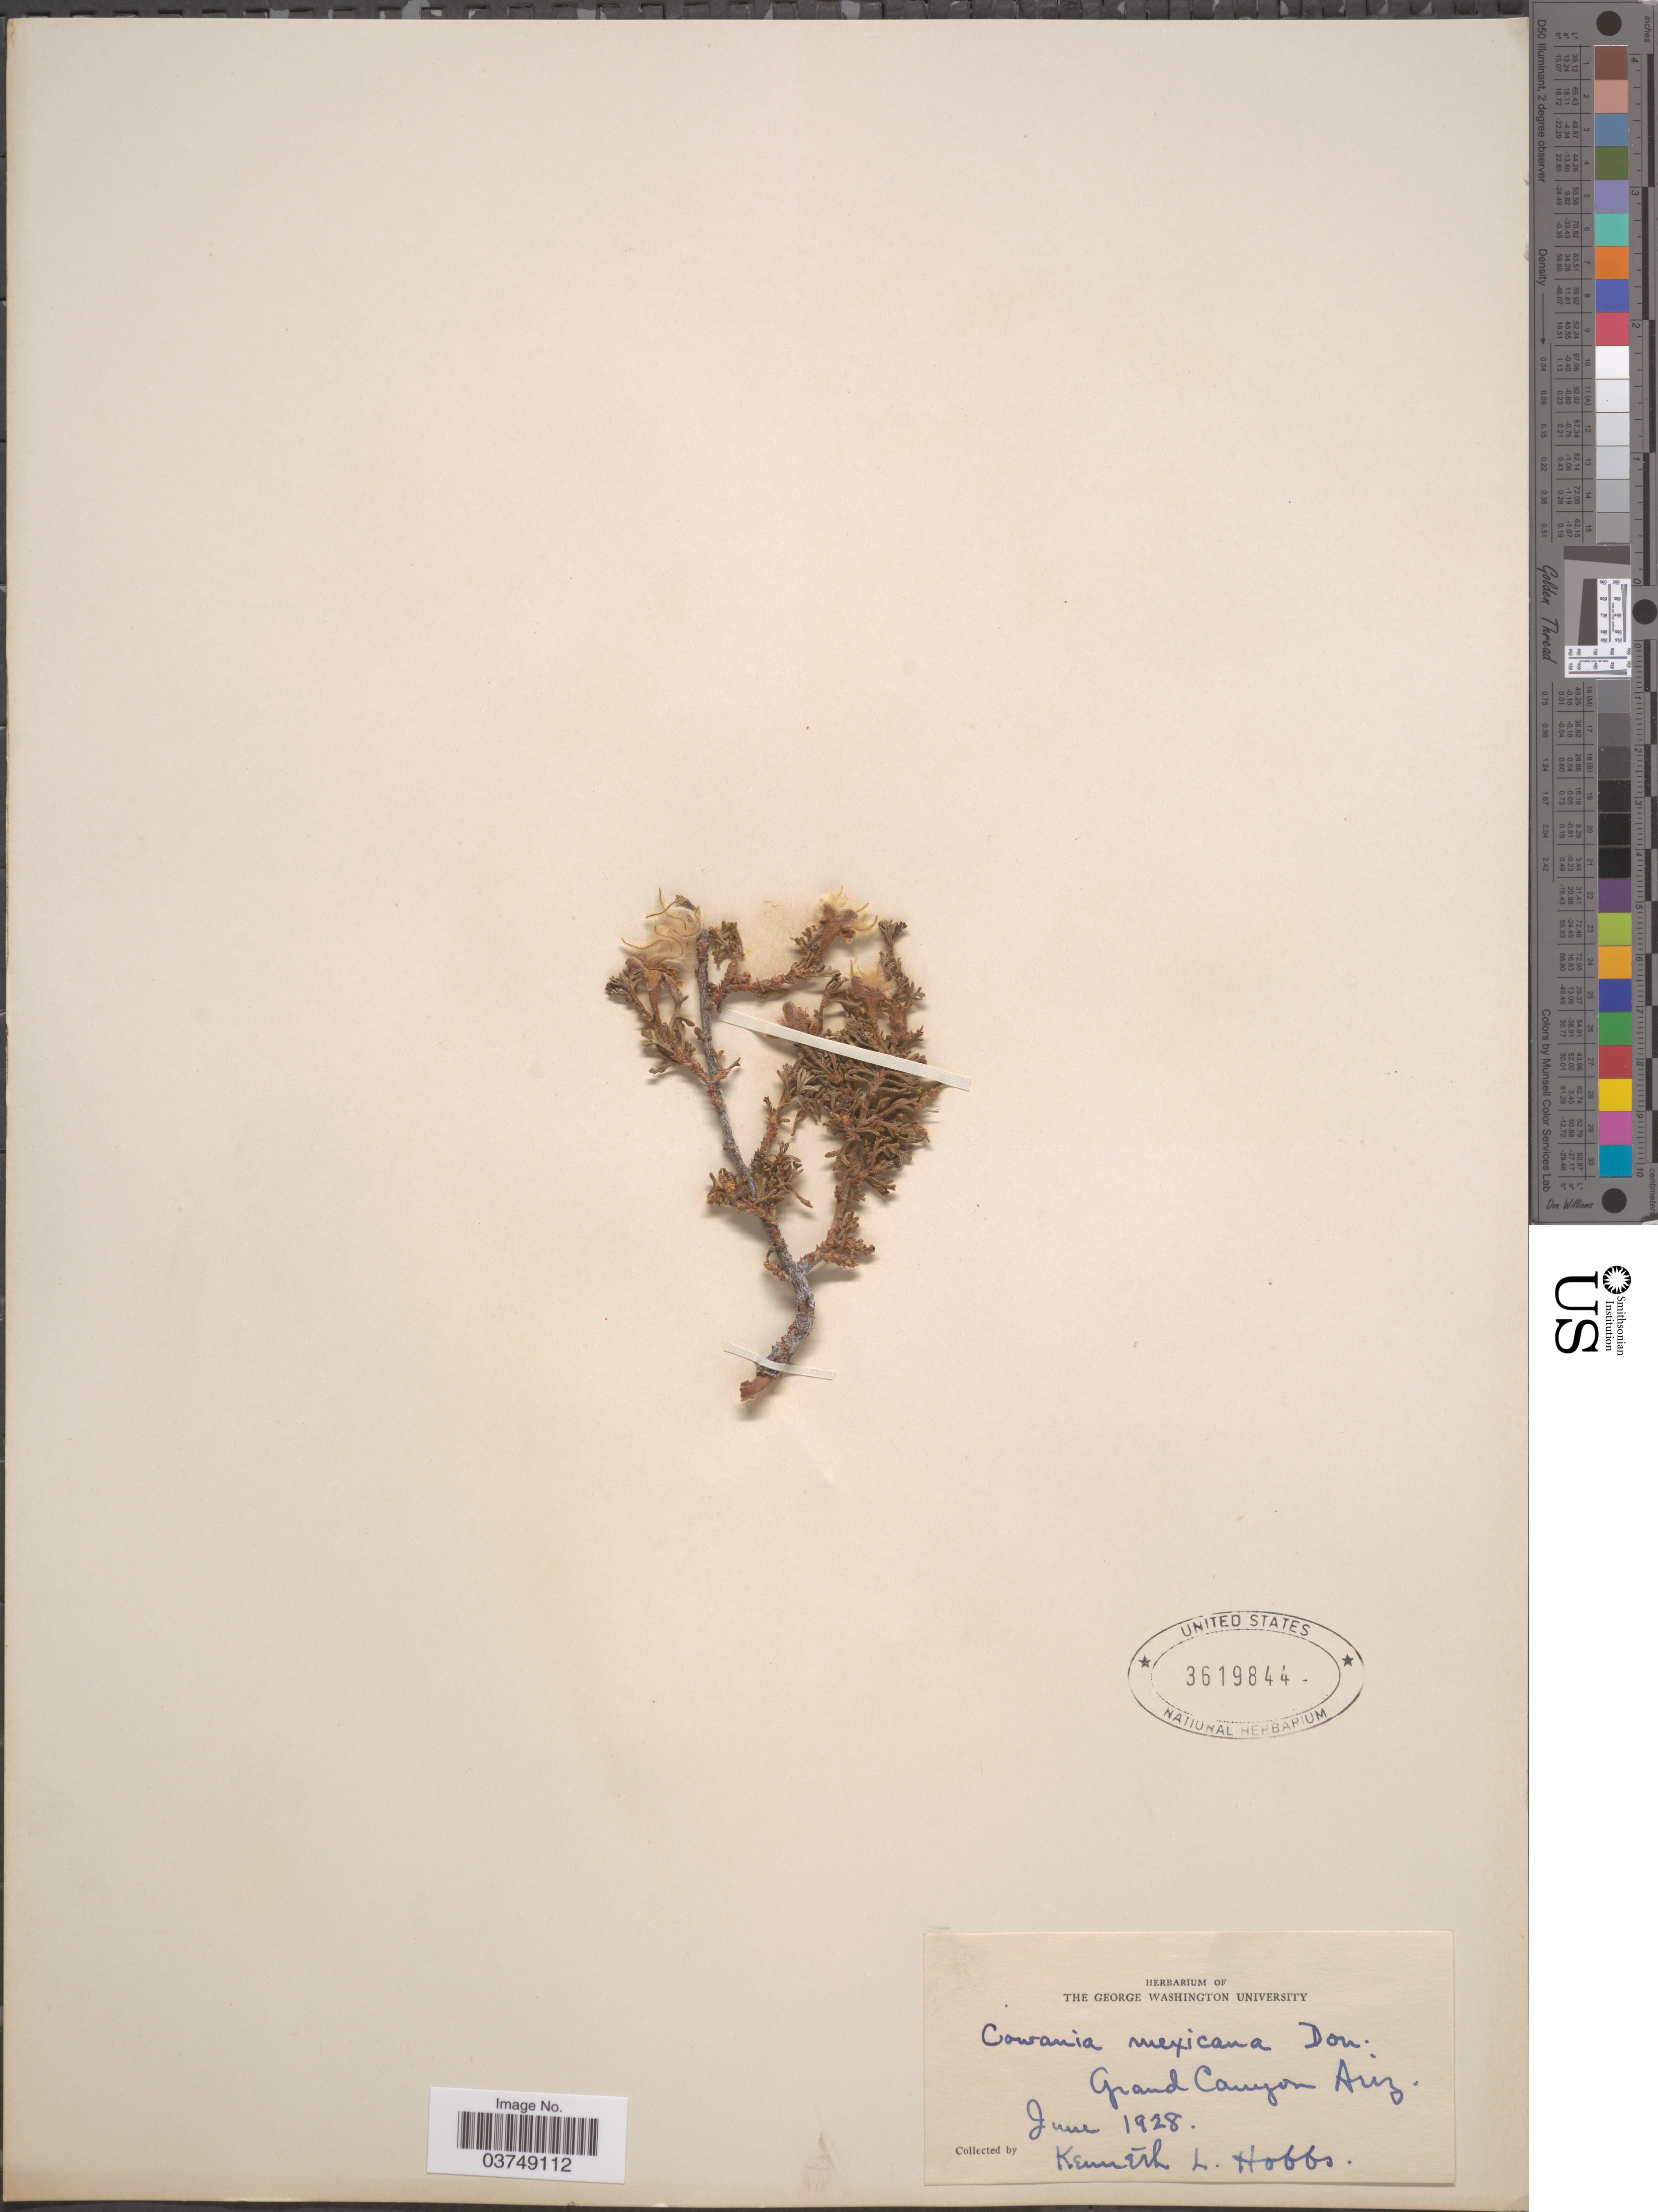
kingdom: Plantae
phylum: Tracheophyta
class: Magnoliopsida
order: Rosales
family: Rosaceae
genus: Purshia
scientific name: Purshia stansburyana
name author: (Torr.) Henrickson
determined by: Strong, Mark T., (BOT), Smithsonian Institution - National Museum of Natural History (UNITED STATES)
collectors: K. Hobbs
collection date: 1928-06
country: United States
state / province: Arizona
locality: Grand Canyon.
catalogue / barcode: US 3619844